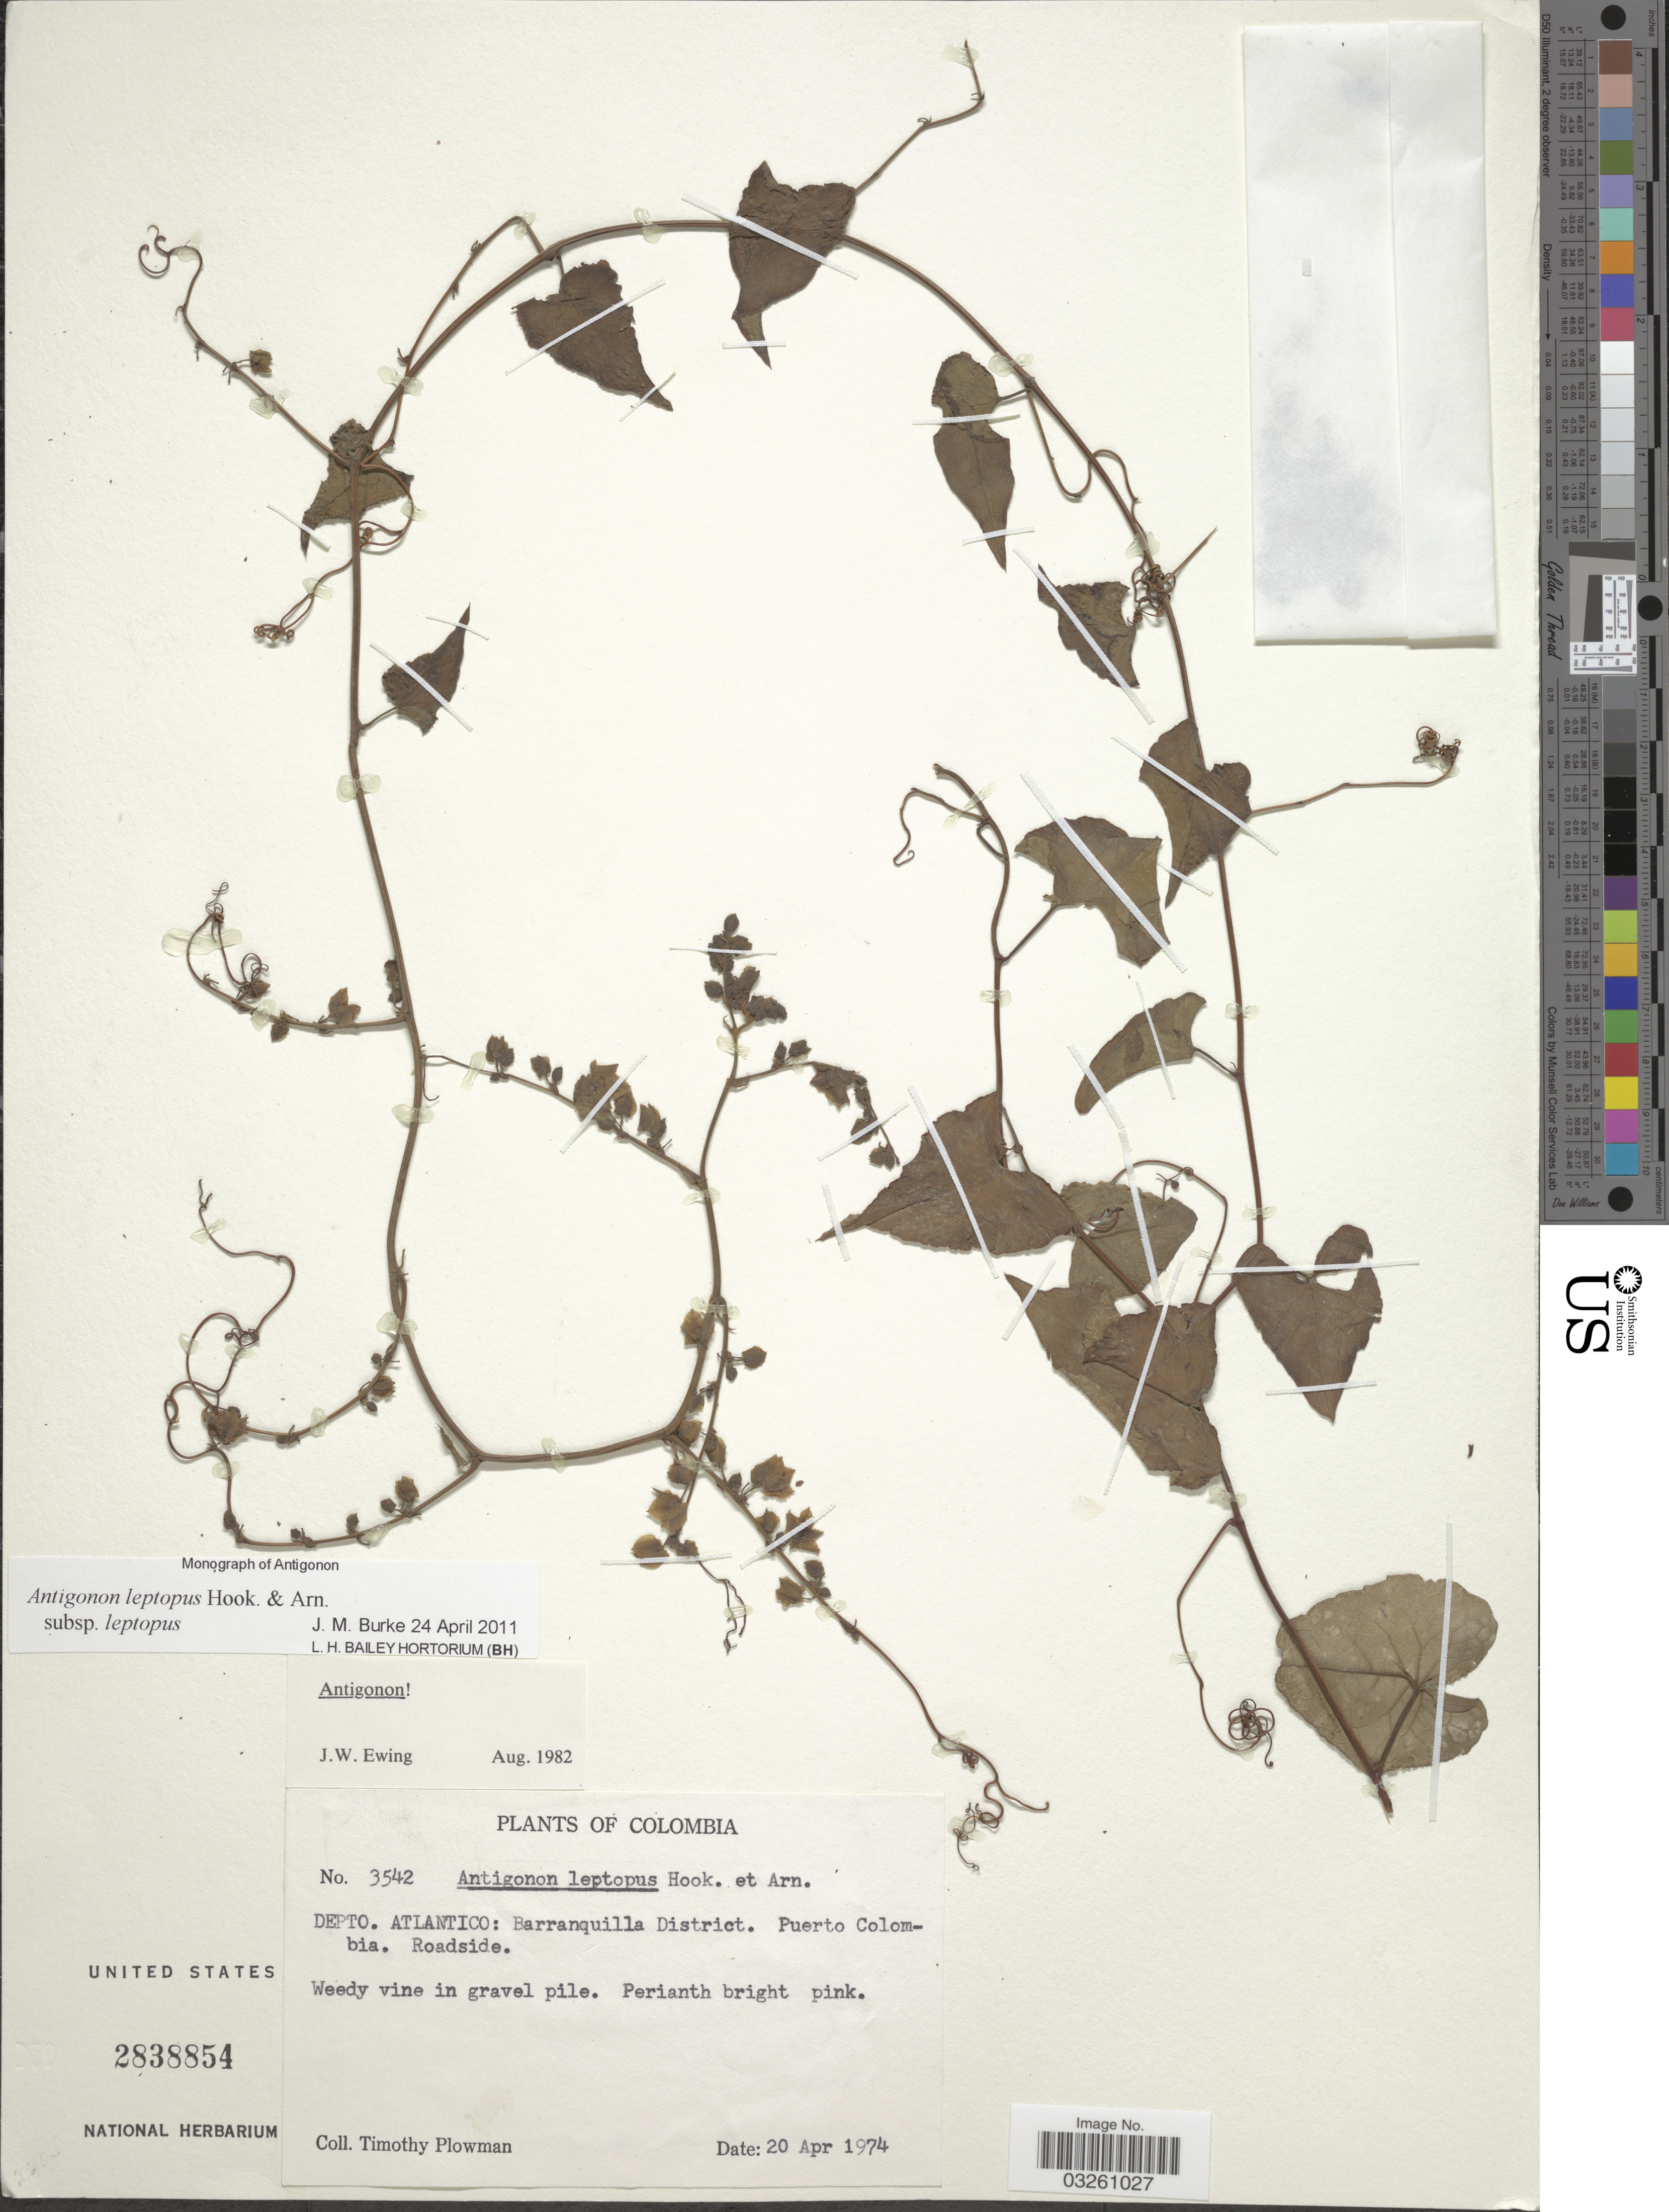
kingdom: Plantae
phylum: Tracheophyta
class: Magnoliopsida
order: Caryophyllales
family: Polygonaceae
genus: Antigonon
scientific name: Antigonon leptopus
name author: Hook. & Arn.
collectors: T. Plowman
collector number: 3542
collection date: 1974-04-20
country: Colombia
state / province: Atlántico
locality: Depto. Atlantico: Barranquilla District. Puerto Colombia. Roadside.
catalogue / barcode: US 2838854